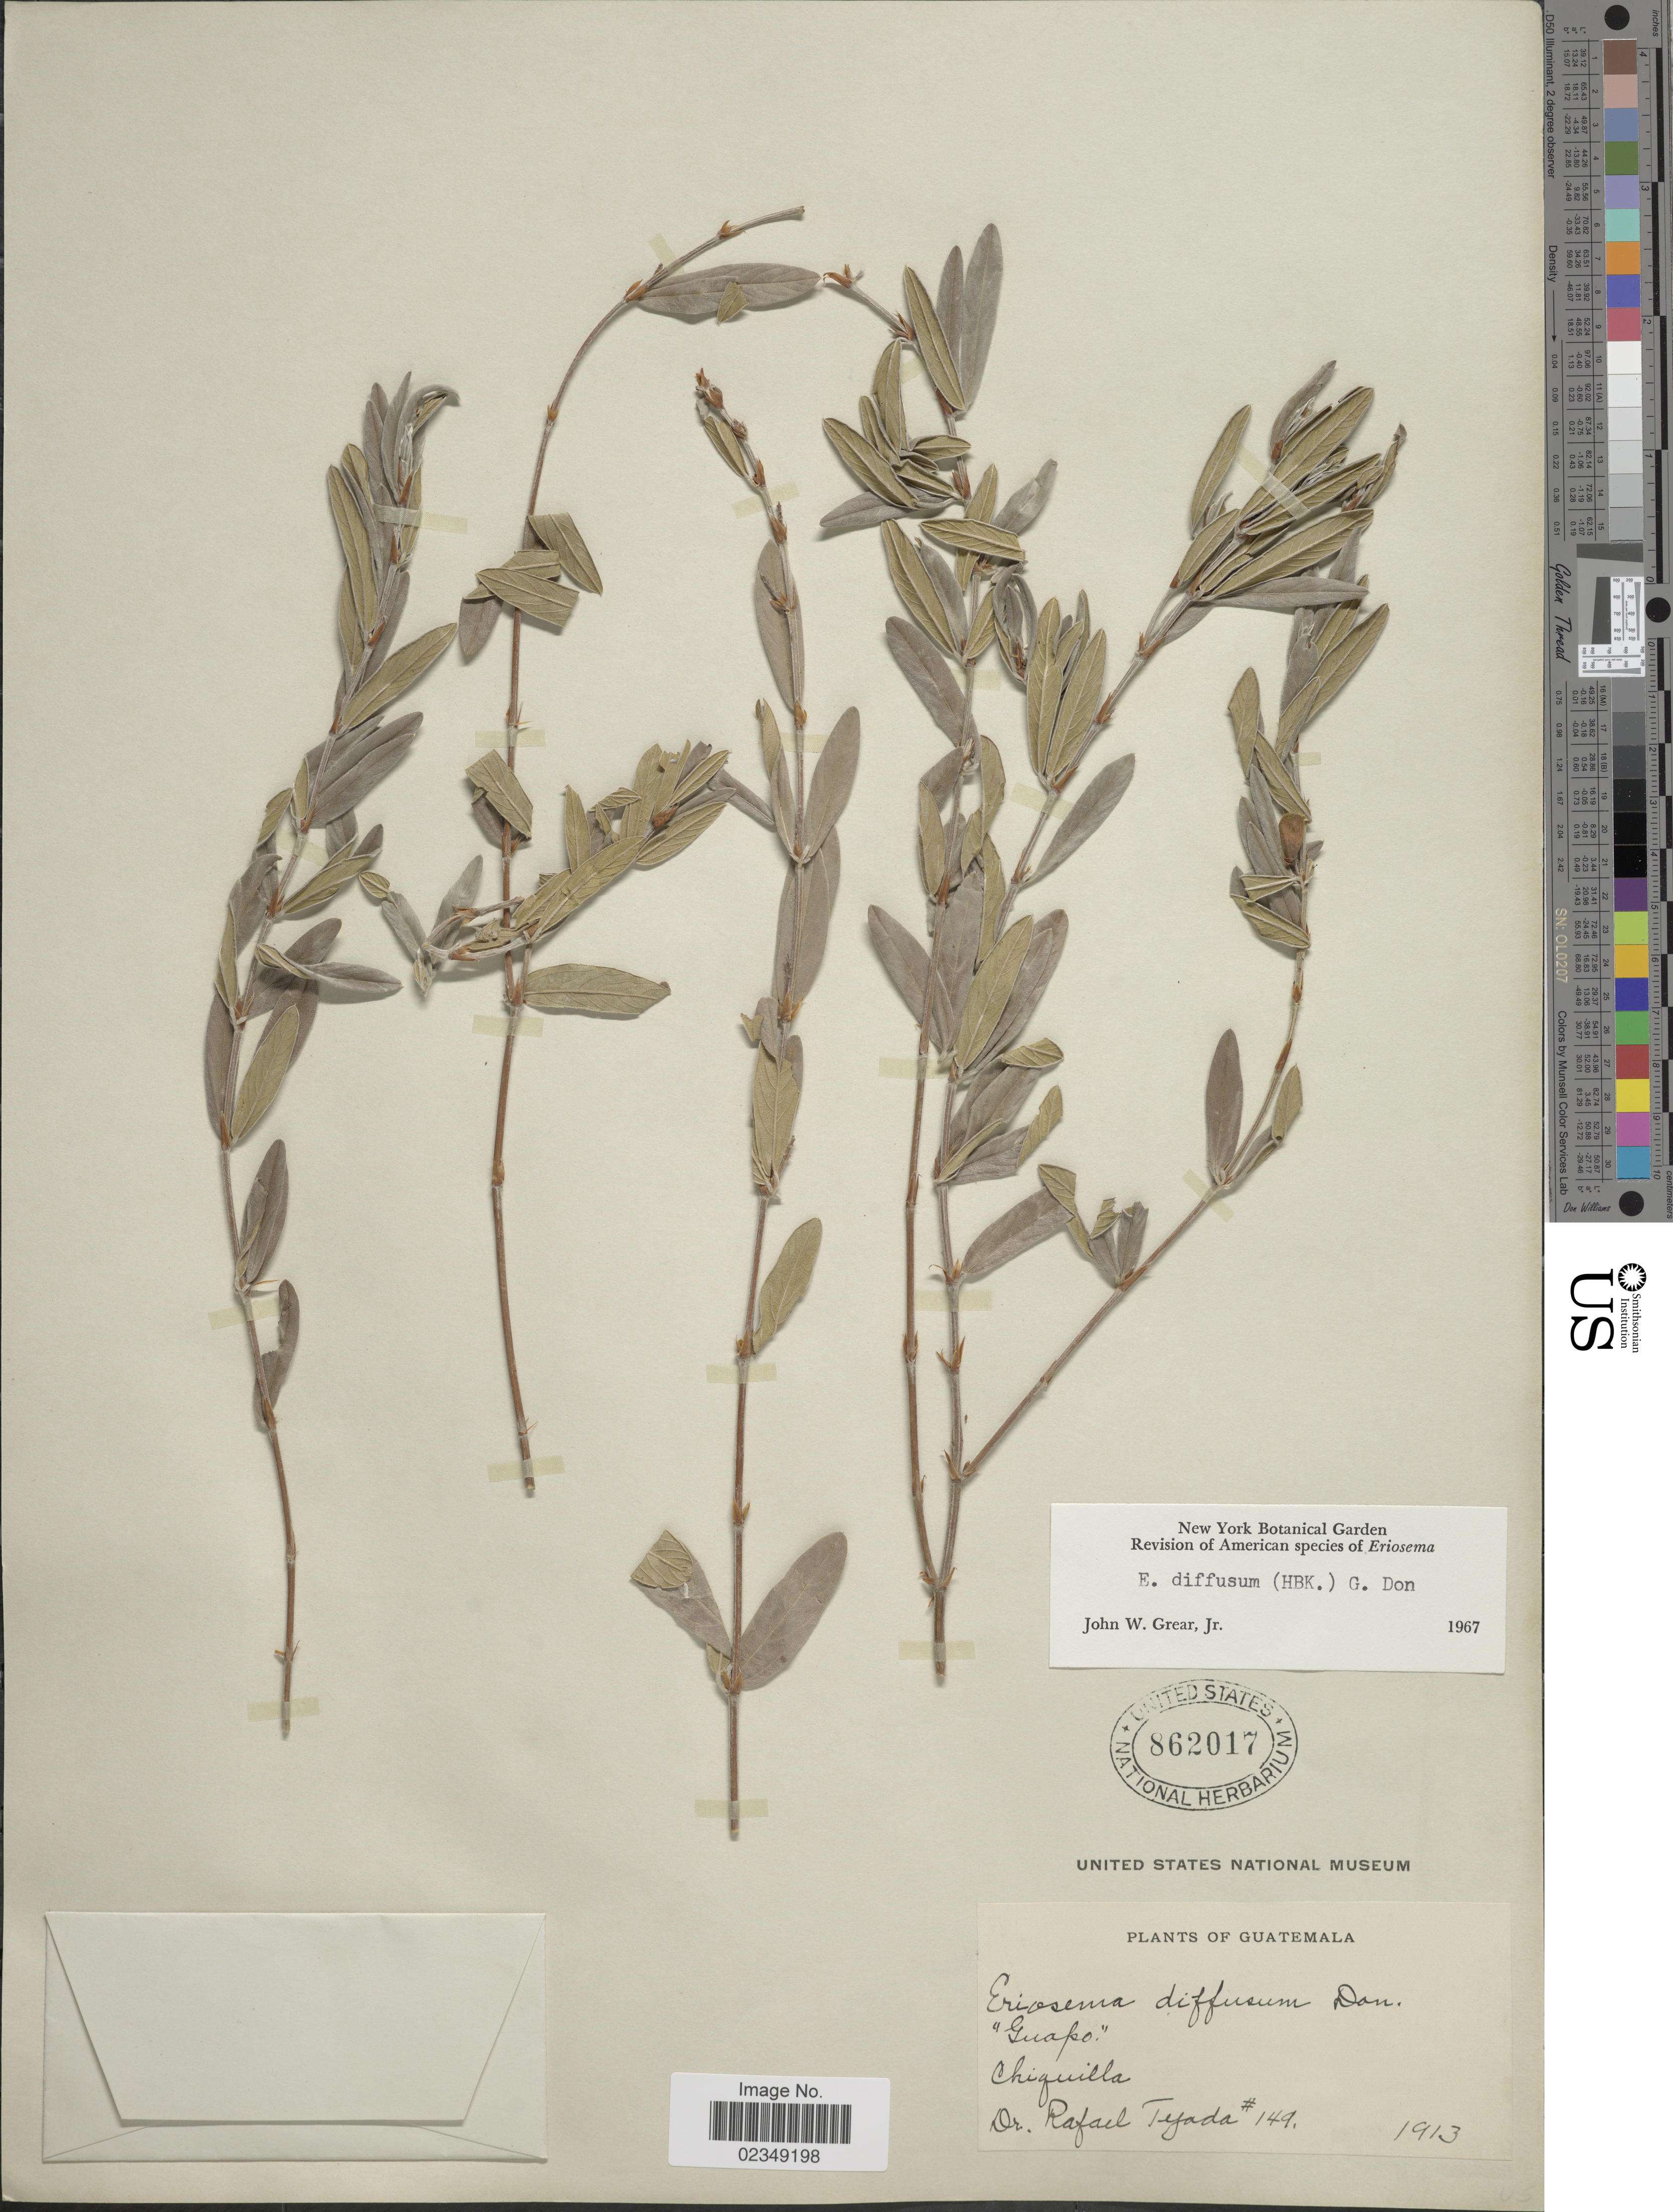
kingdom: Plantae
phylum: Tracheophyta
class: Magnoliopsida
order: Fabales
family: Fabaceae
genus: Eriosema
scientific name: Eriosema diffusum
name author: (Kunth) G. Don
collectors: R. Tejada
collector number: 149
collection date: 1913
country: Guatemala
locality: Chiquilla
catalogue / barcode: US 862017